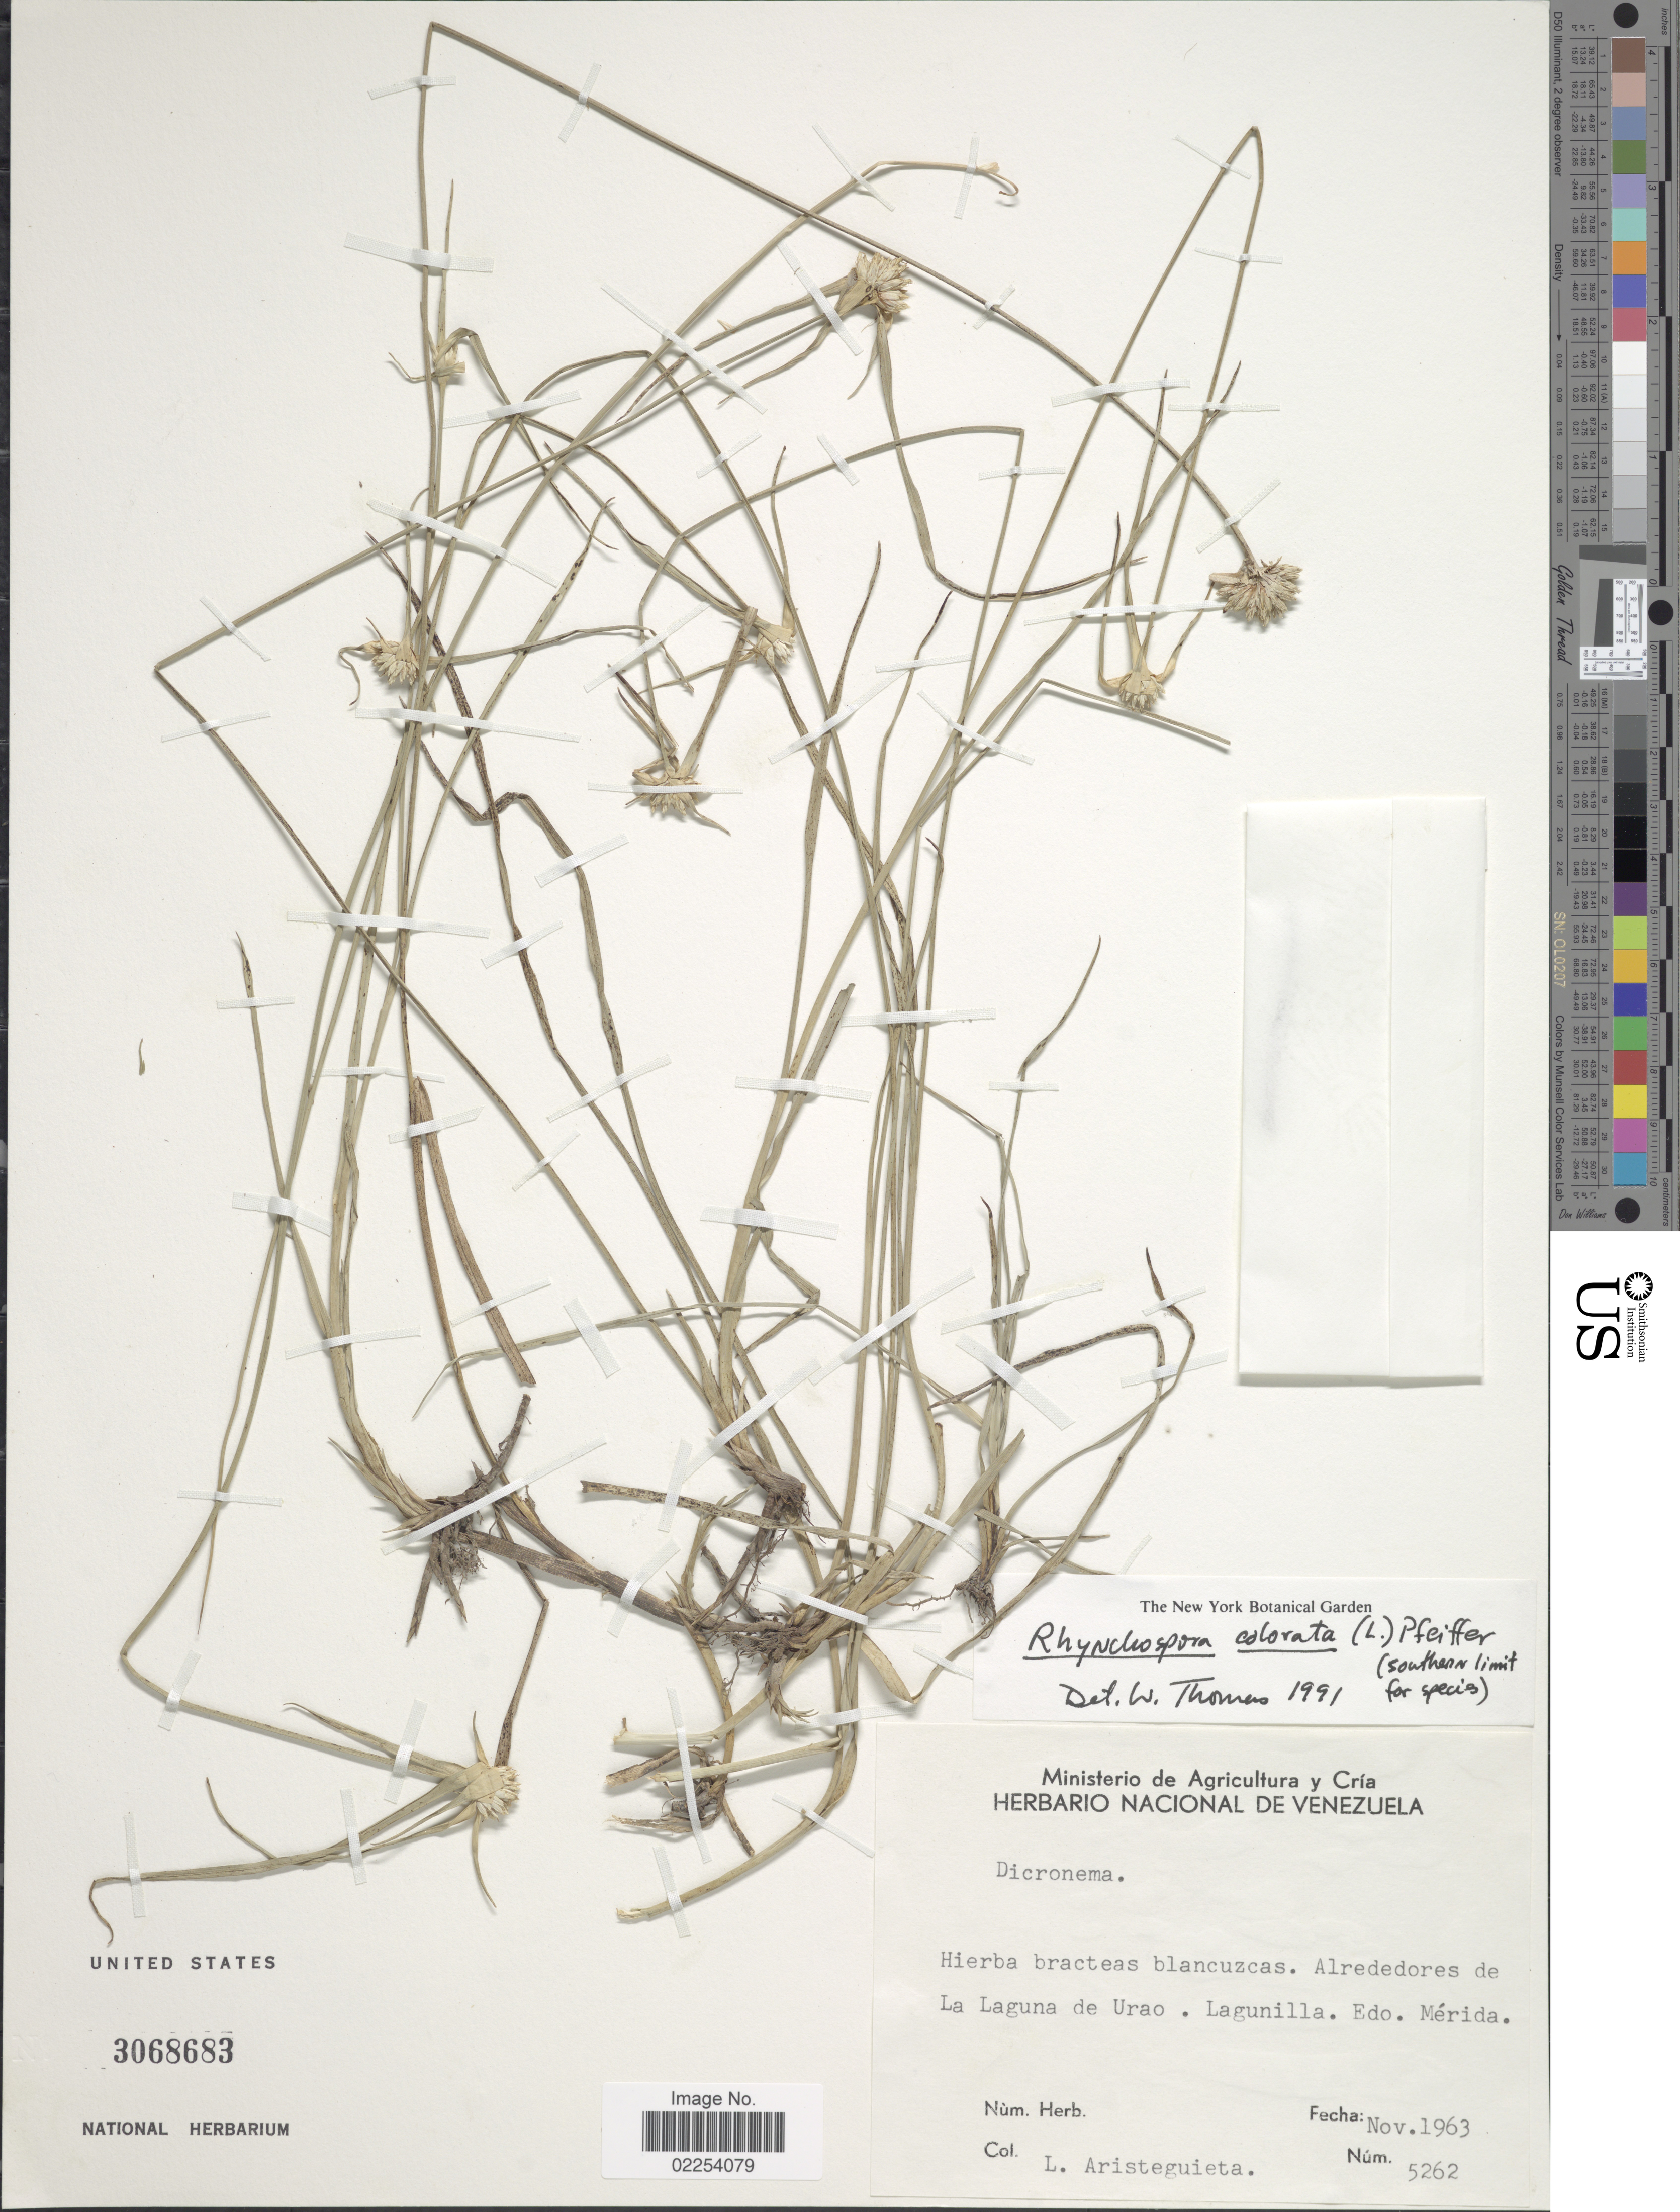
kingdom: Plantae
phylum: Tracheophyta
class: Liliopsida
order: Poales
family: Cyperaceae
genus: Rhynchospora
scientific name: Rhynchospora colorata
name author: (L.) H. Pfeiff.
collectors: L. Aristeguieta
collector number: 5262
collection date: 1963-11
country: Venezuela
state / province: Mérida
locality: La Laguna de Urao. Lagunilla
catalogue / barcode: US 3068683